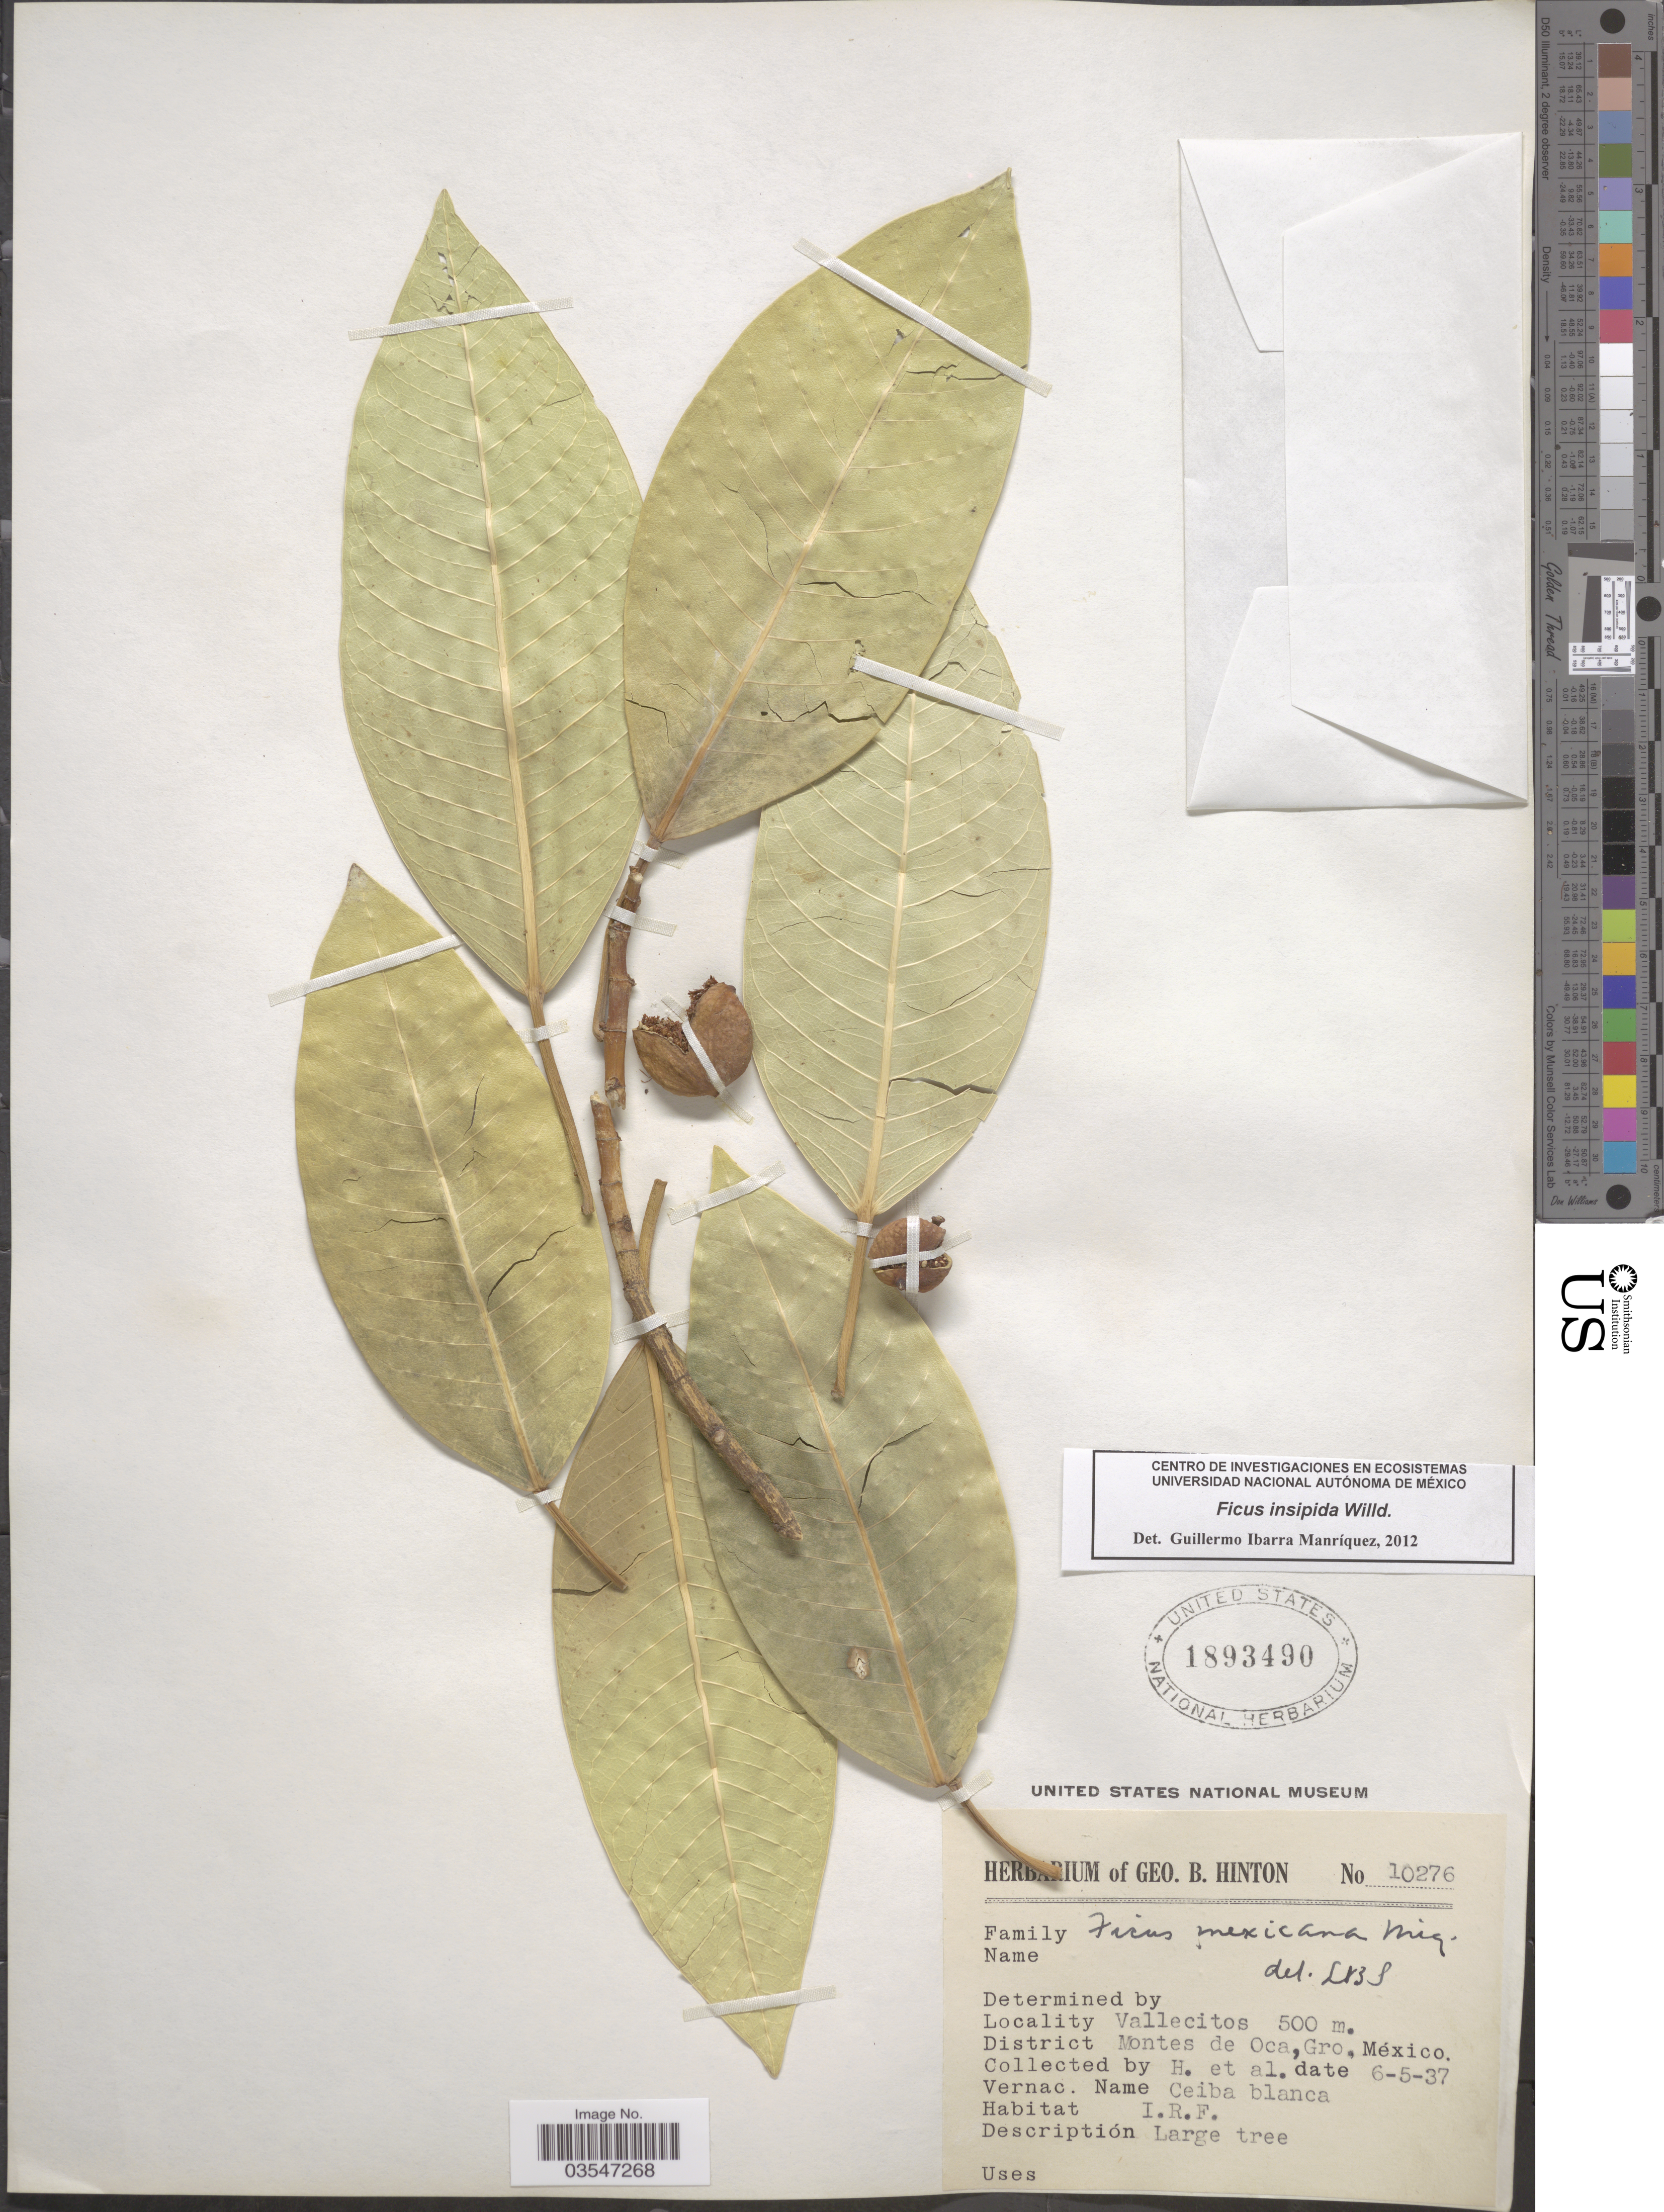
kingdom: Plantae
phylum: Tracheophyta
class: Magnoliopsida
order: Rosales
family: Moraceae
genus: Ficus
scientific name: Ficus insipida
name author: Willd.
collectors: G. B. Hinton & et al.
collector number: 10276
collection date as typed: Transcribed d/m/y: 6/5/37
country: Mexico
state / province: Guerrero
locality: Vallecitos. District Montes de Oca, Gro.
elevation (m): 500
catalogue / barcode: US 1893490